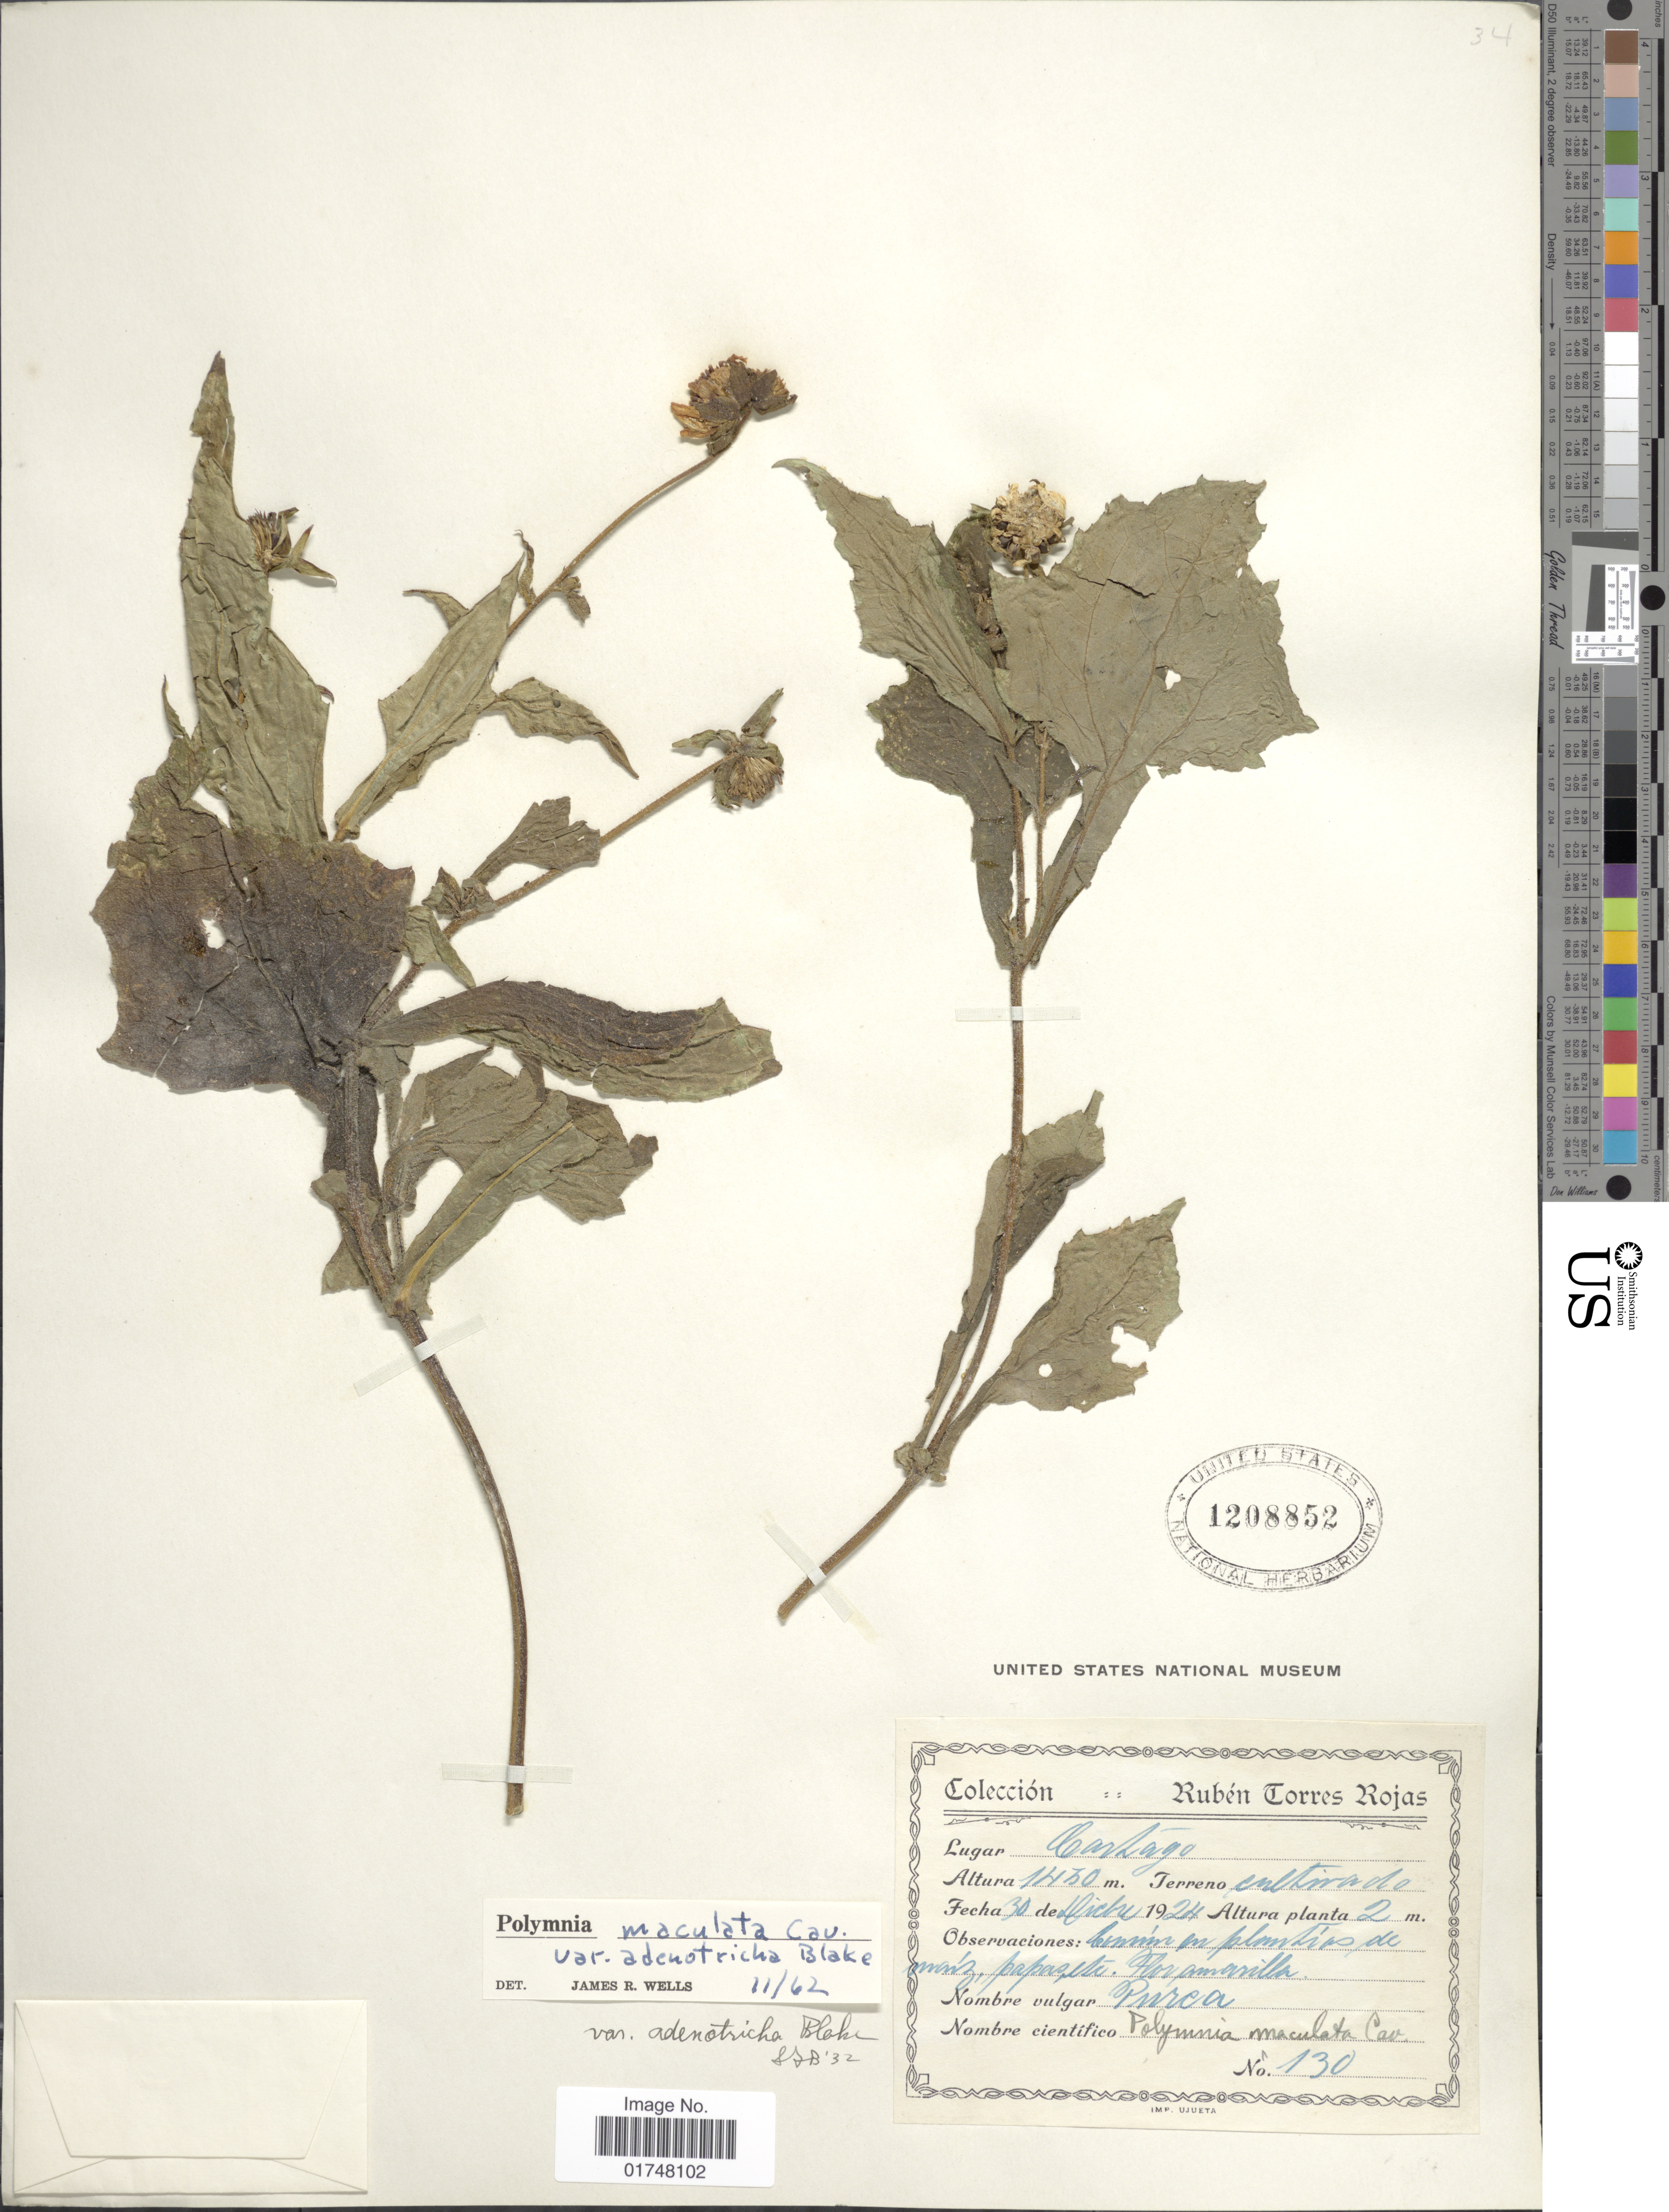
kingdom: Plantae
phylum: Tracheophyta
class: Magnoliopsida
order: Asterales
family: Asteraceae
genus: Smallanthus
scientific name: Smallanthus maculatus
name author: (Cav.) H. Rob.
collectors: R. Torres Rojas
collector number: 130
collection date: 1924-12-30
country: Costa Rica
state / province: Cartago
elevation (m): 1430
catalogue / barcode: US 1208852